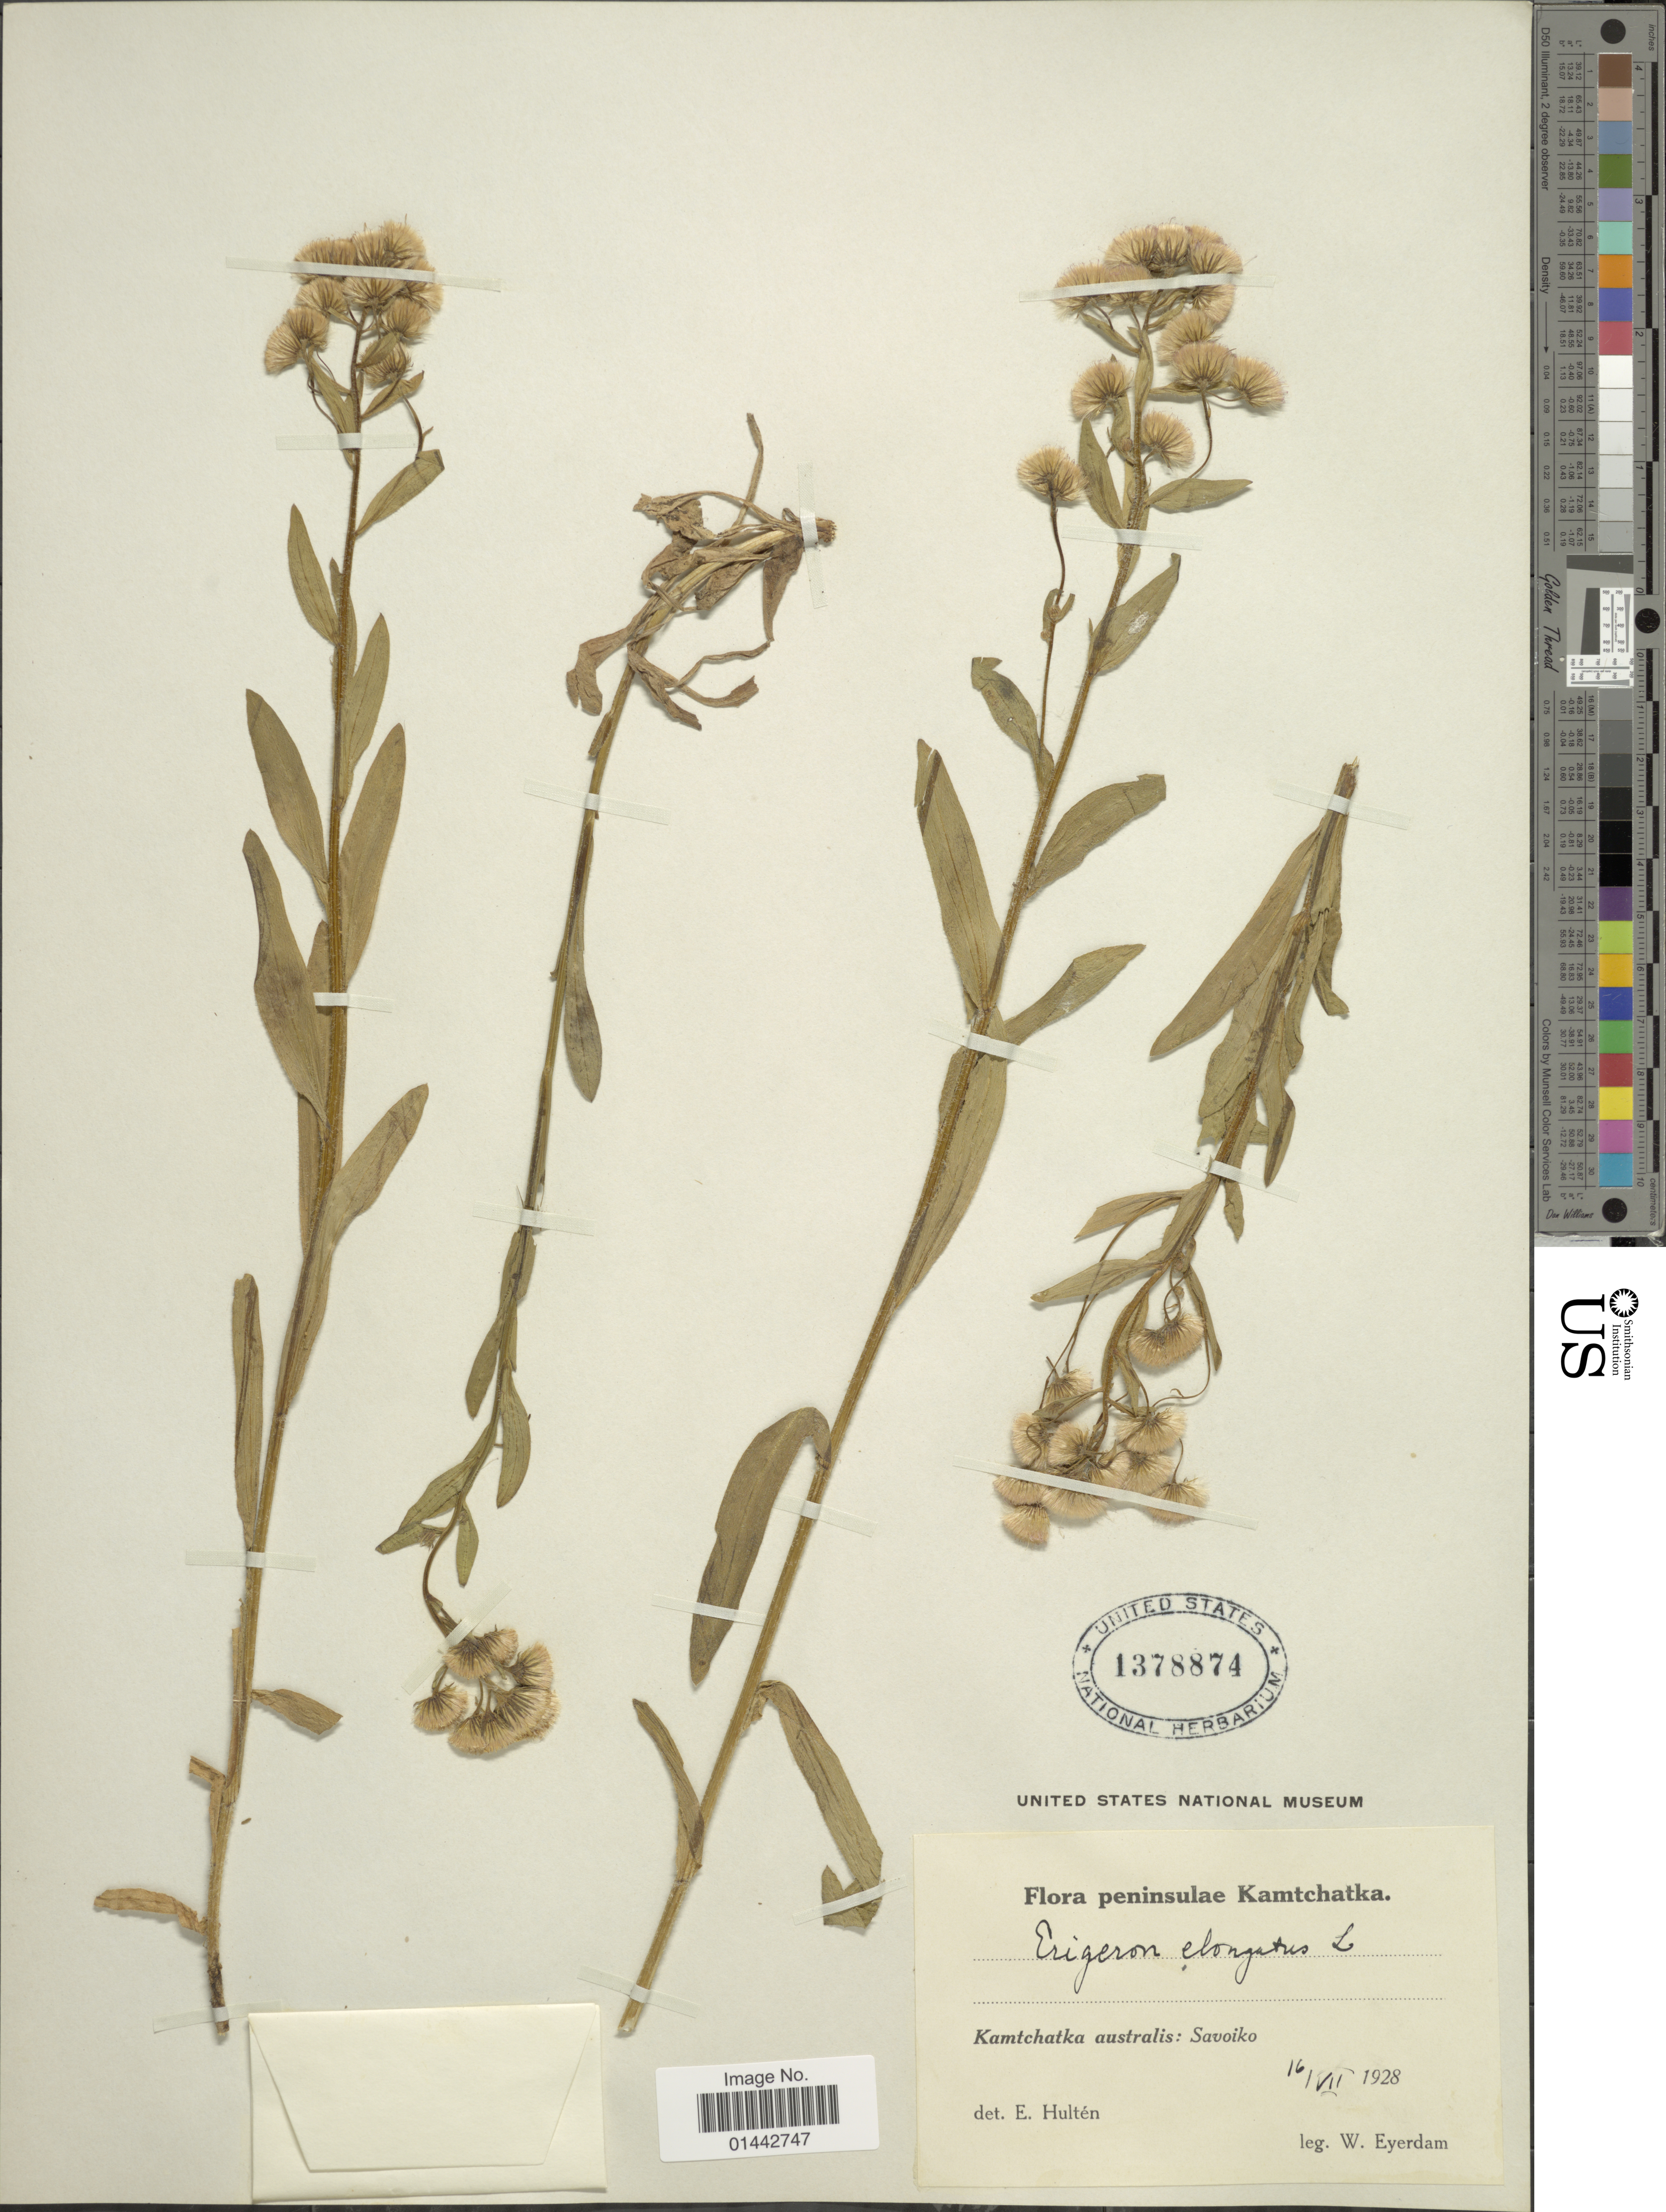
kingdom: Plantae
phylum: Tracheophyta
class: Magnoliopsida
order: Asterales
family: Asteraceae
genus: Erigeron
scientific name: Erigeron elongatus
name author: Ledeb.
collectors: W. J. Eyerdam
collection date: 1928-07-16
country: Russian Federation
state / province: Kamchatka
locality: Kamtchatka australis: Savoiko.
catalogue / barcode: US 1378874